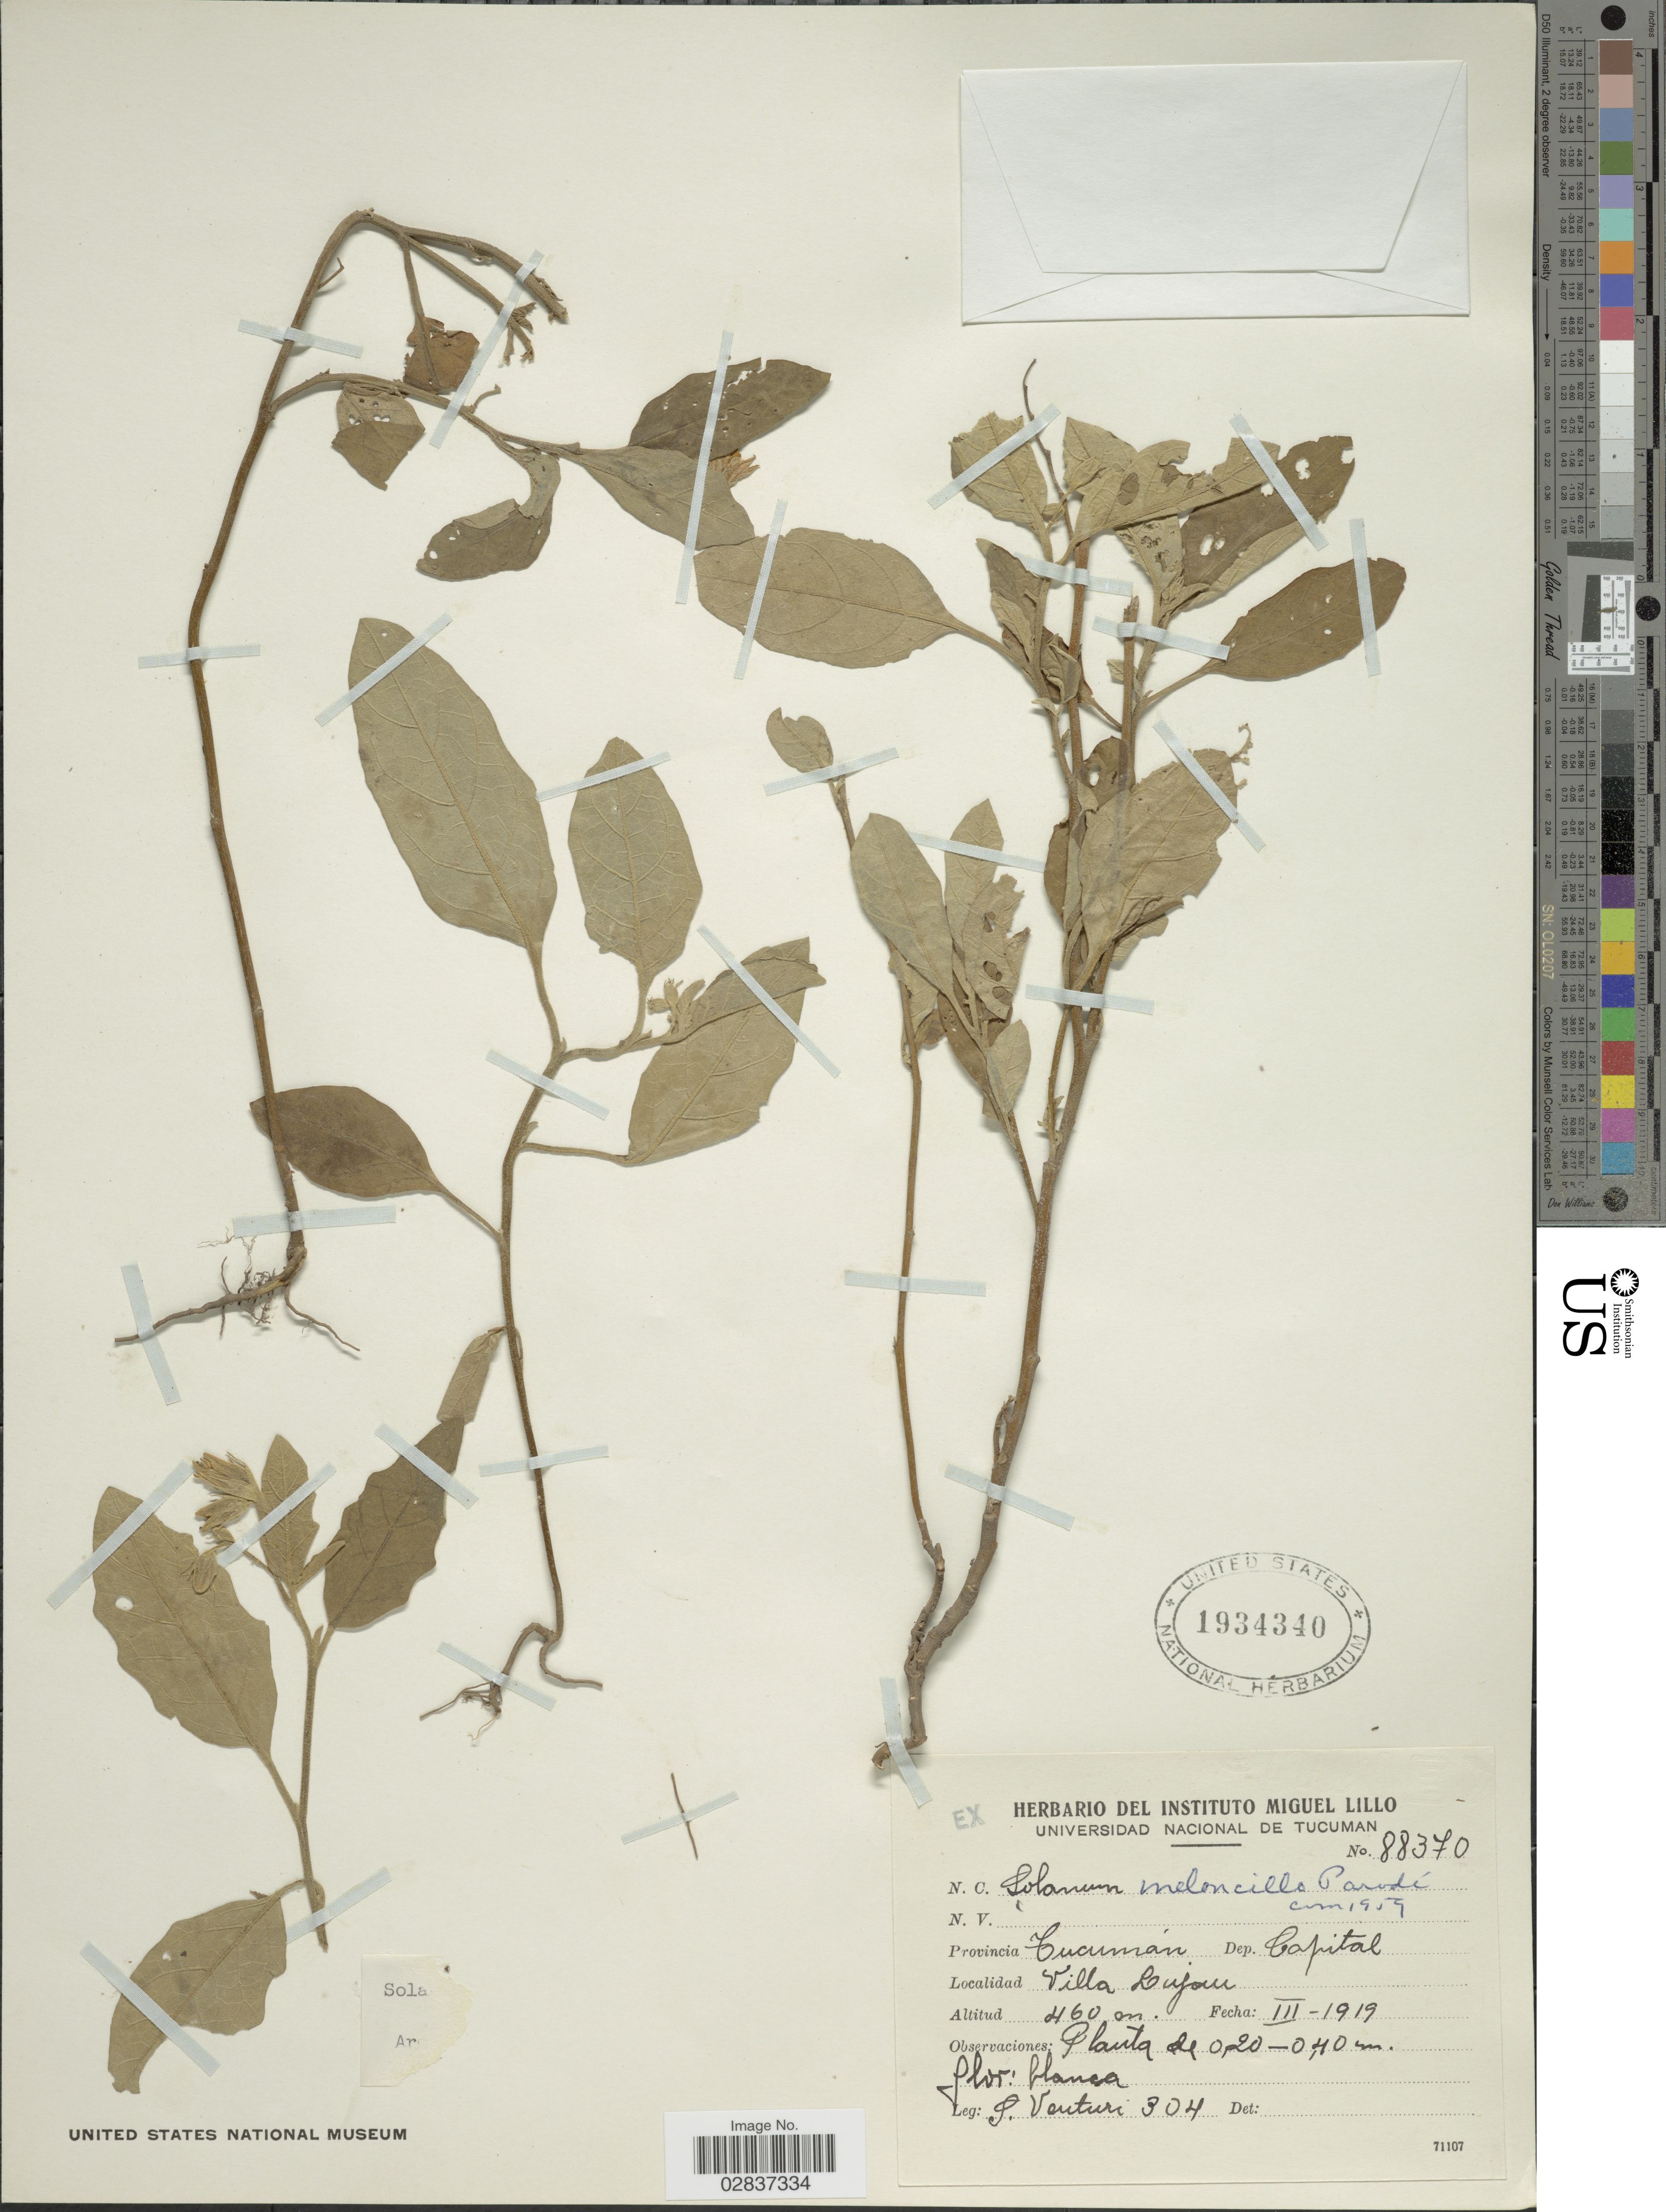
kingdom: Plantae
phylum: Tracheophyta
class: Magnoliopsida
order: Solanales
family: Solanaceae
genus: Solanum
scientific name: Solanum conditum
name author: C.V. Morton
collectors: S. Venturi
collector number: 304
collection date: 1919-03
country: Argentina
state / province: Tucuman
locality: Provincia Tucumán, Dep. Capital, Villa Lujou.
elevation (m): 460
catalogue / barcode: US 1934340